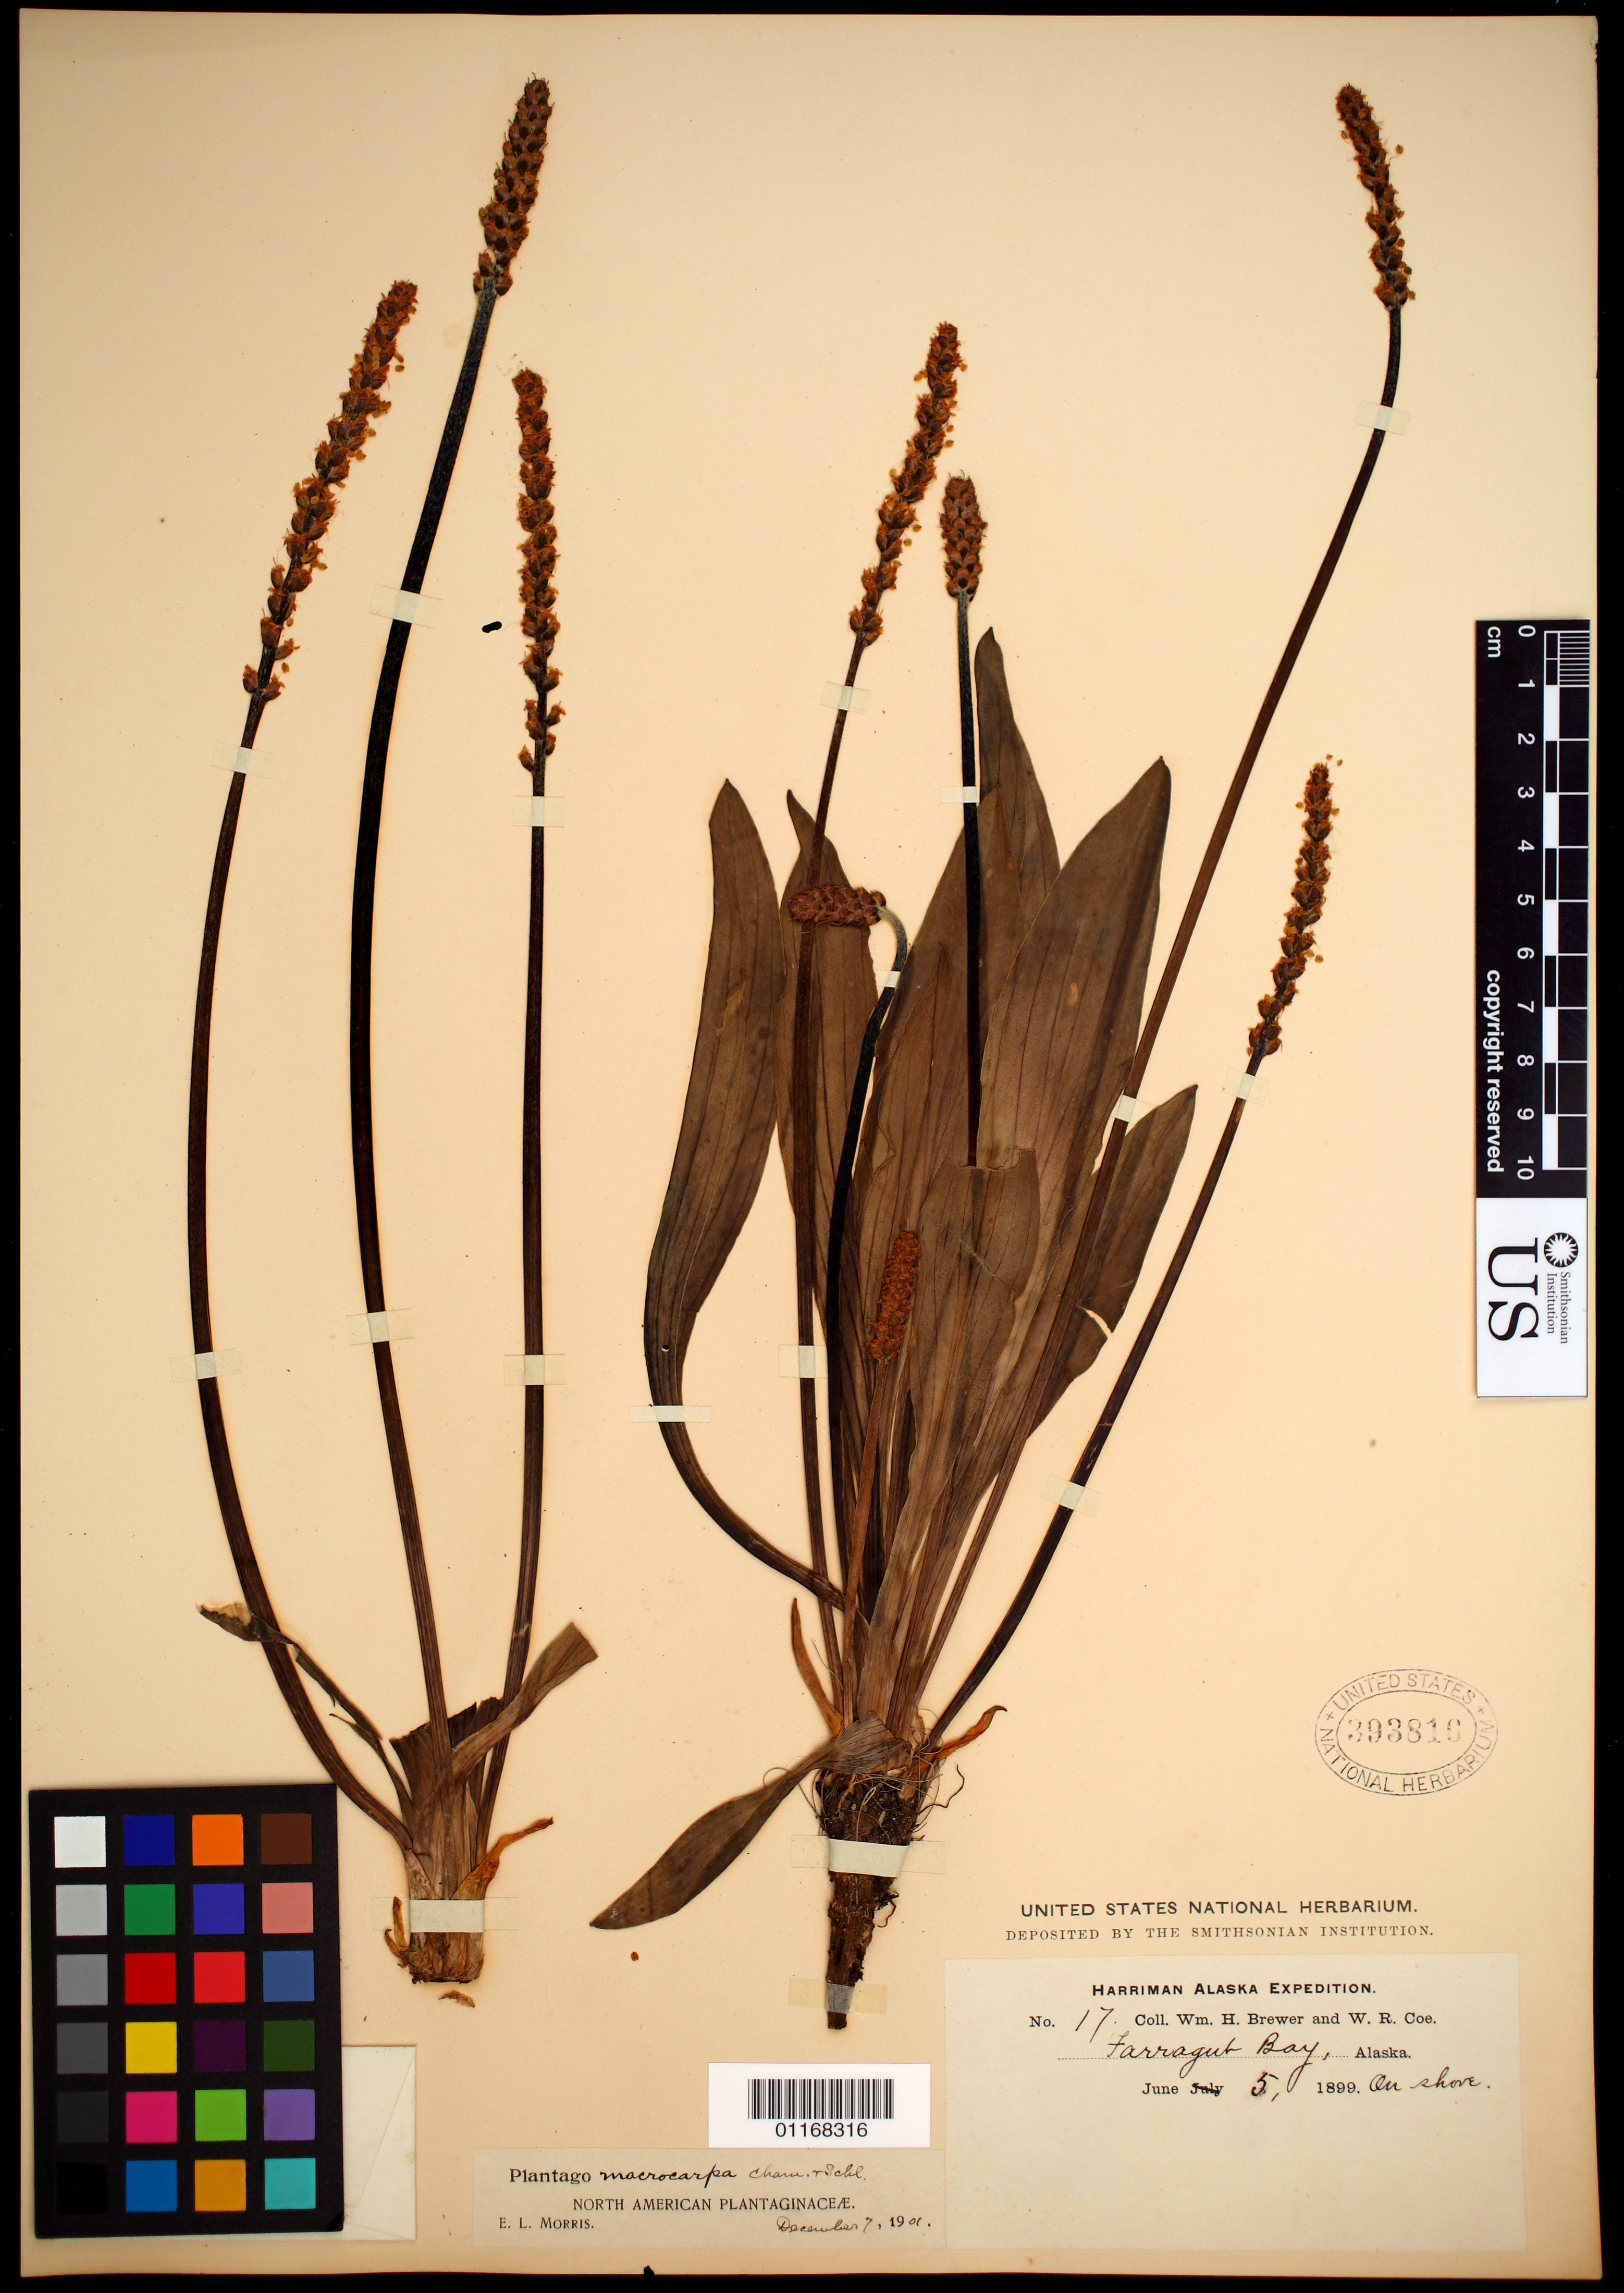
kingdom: Plantae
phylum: Tracheophyta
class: Magnoliopsida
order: Lamiales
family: Plantaginaceae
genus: Plantago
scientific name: Plantago macrocarpa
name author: Cham. & Schltdl.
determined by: Morris, E. L.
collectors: W. H. Brewer & W. Coe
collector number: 17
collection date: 1899-06-05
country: United States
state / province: Alaska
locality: Farragat Bay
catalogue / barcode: US 393816